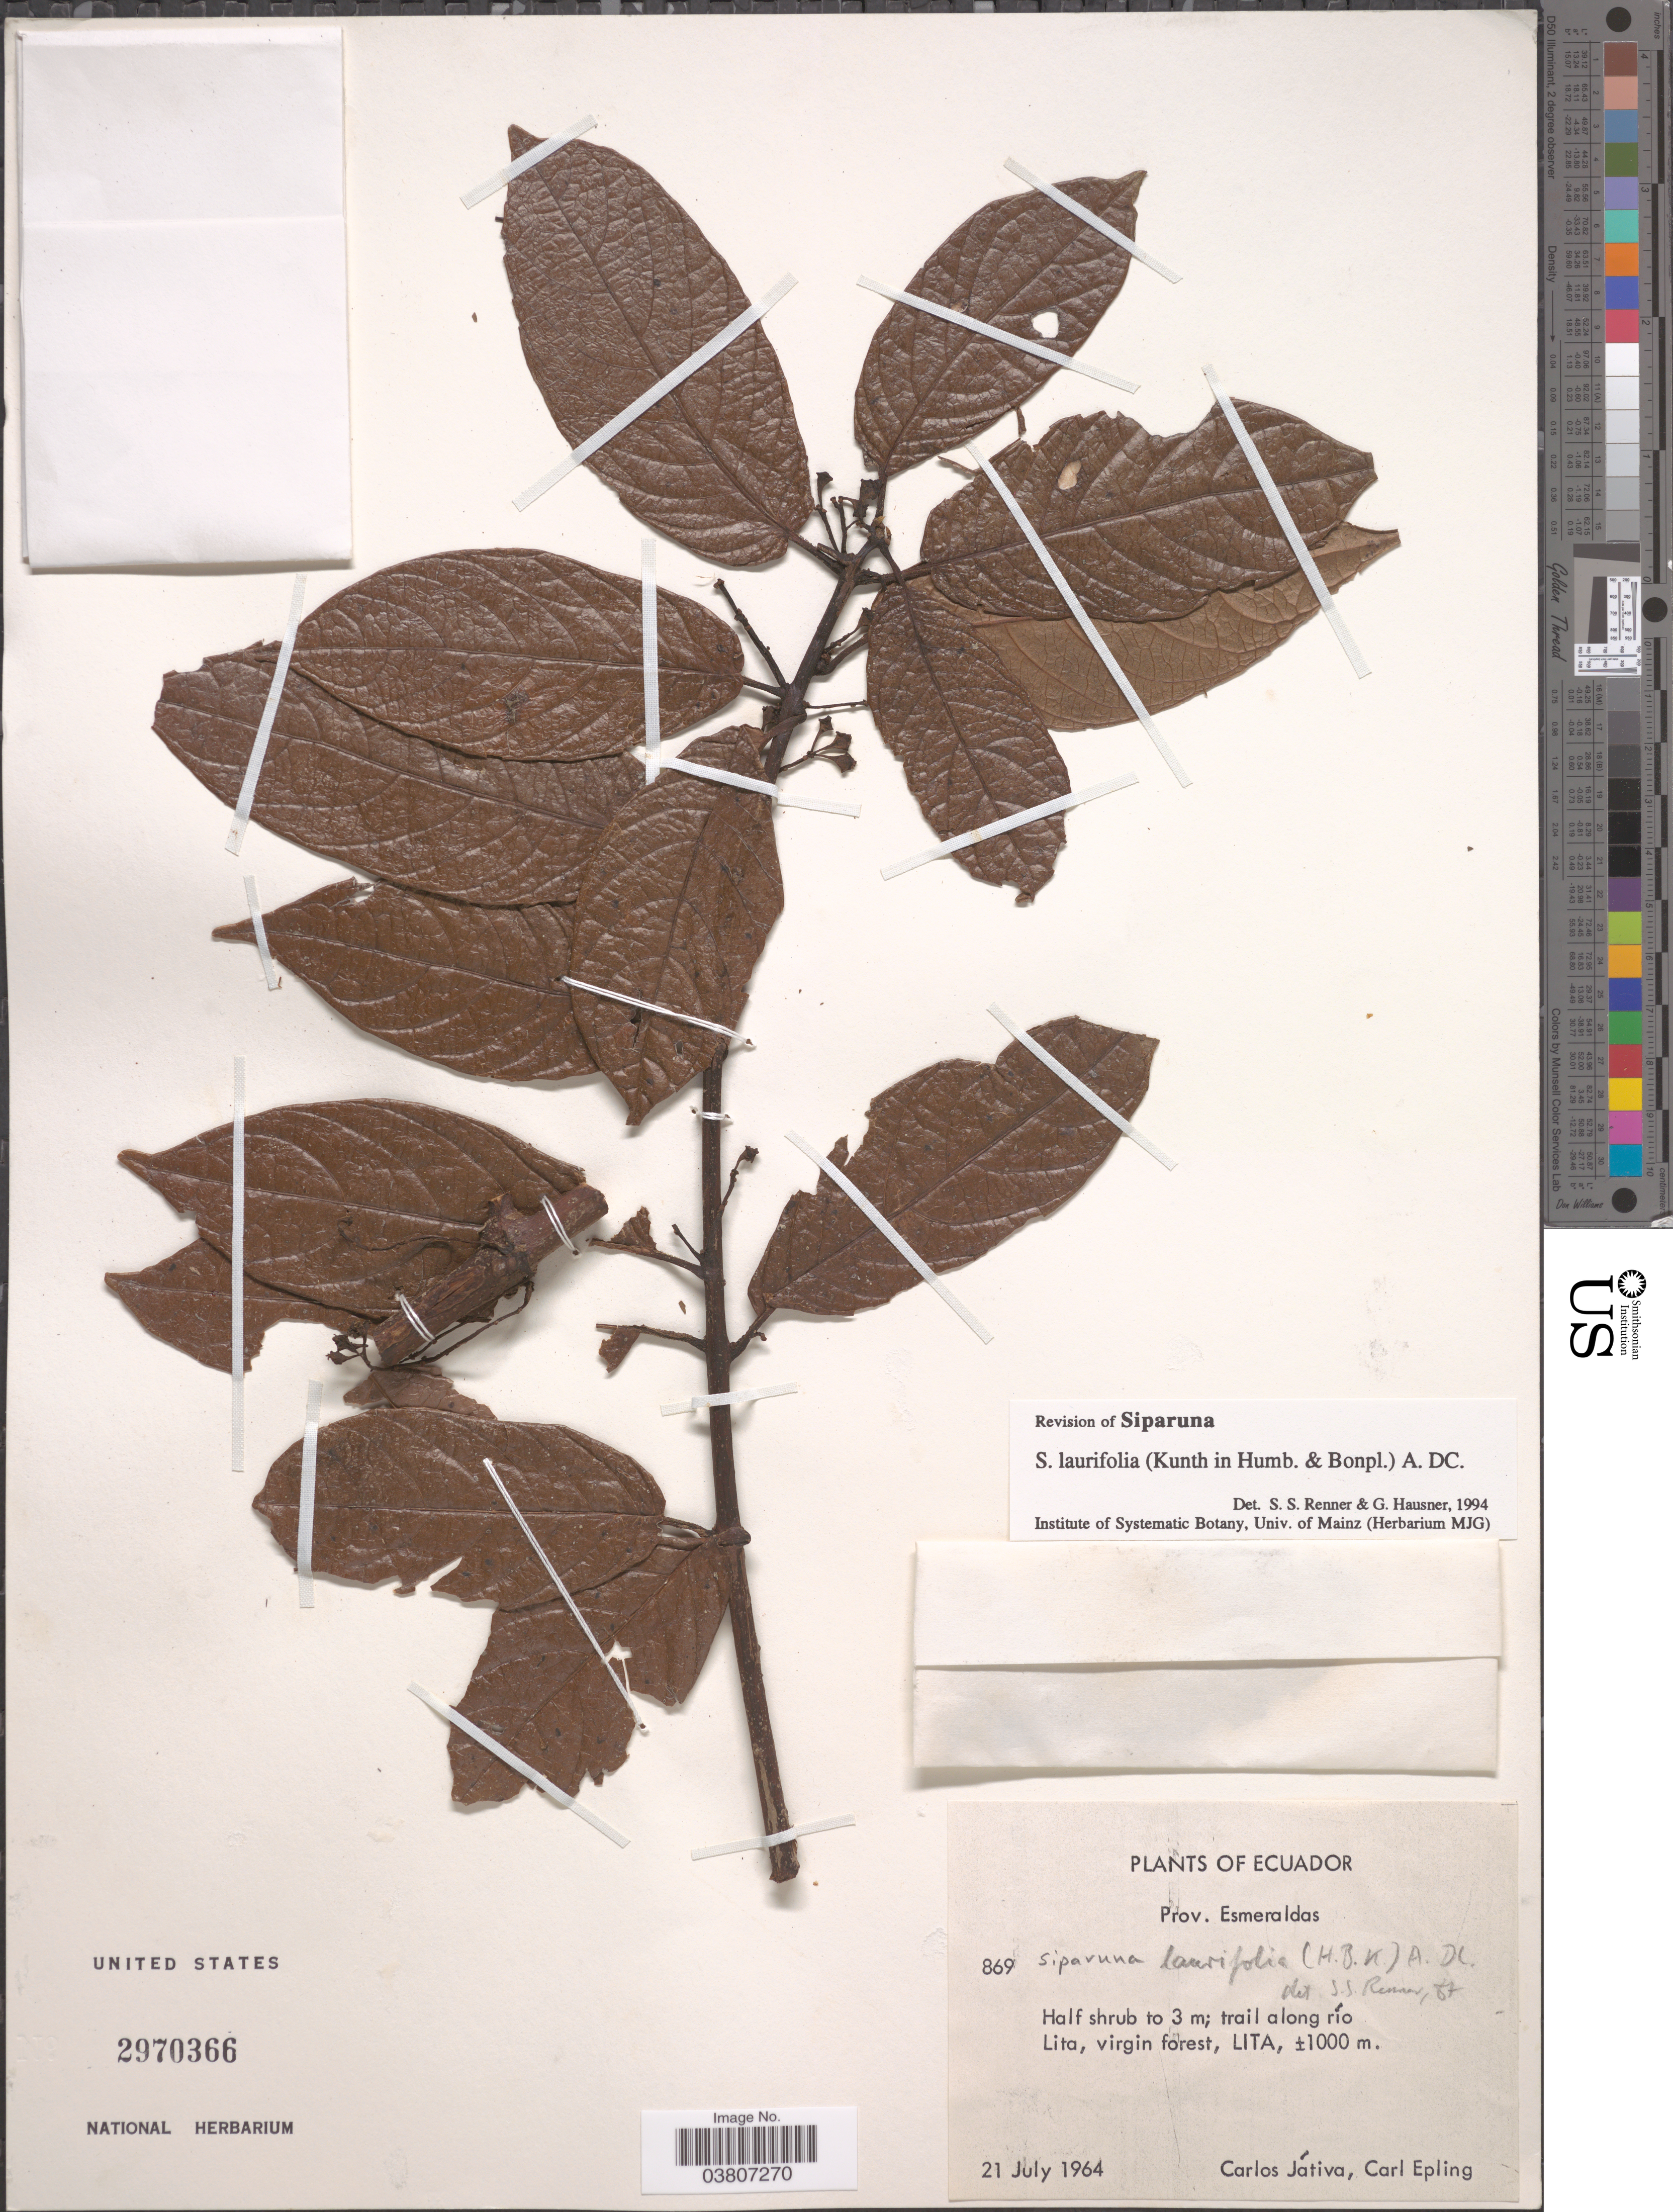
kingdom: Plantae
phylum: Tracheophyta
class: Magnoliopsida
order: Laurales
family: Siparunaceae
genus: Siparuna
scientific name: Siparuna laurifolia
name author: (Kunth) A. DC.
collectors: C. D. Játiva & C. C. Epling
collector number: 869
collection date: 1964-07-21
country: Ecuador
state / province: Esmeraldas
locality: Trail along río Lita, virgin forest, Lita.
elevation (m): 1000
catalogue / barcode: US 2970366